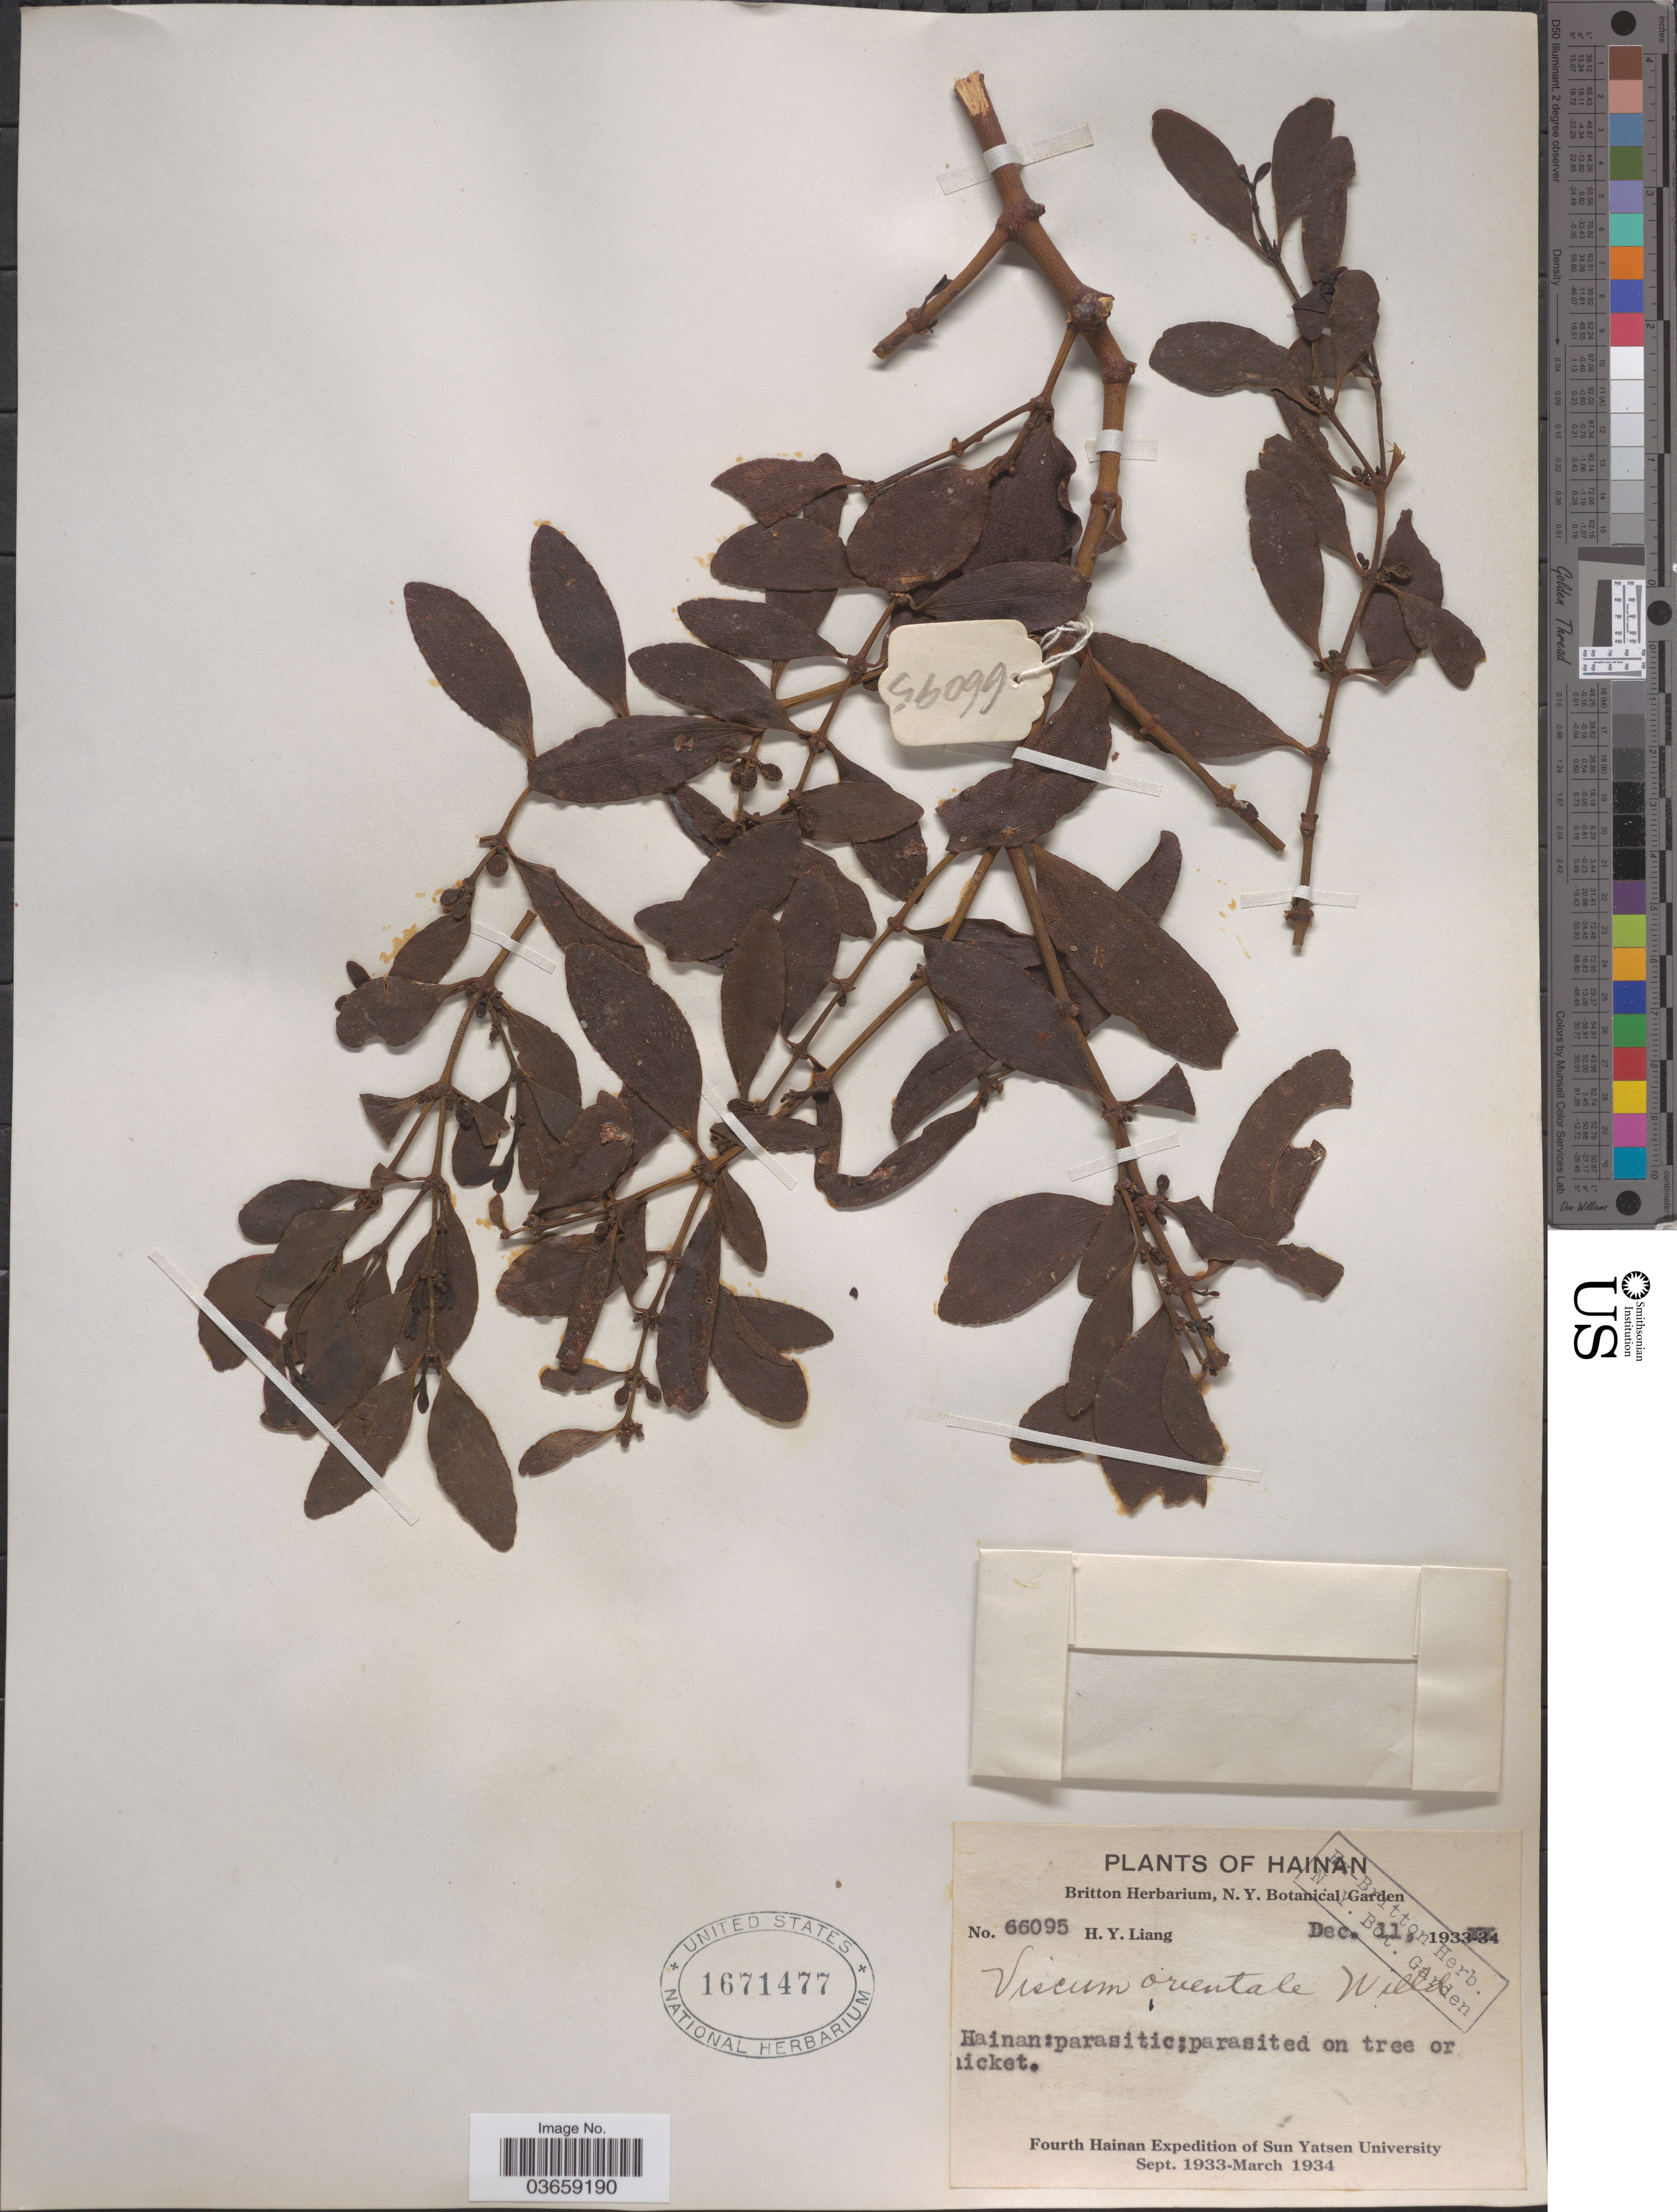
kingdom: Plantae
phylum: Tracheophyta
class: Magnoliopsida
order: Santalales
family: Viscaceae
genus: Viscum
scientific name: Viscum orientale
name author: DC.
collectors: H. Y. Liang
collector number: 66095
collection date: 1933-12-11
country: China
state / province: Hainan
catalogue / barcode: US 1671477